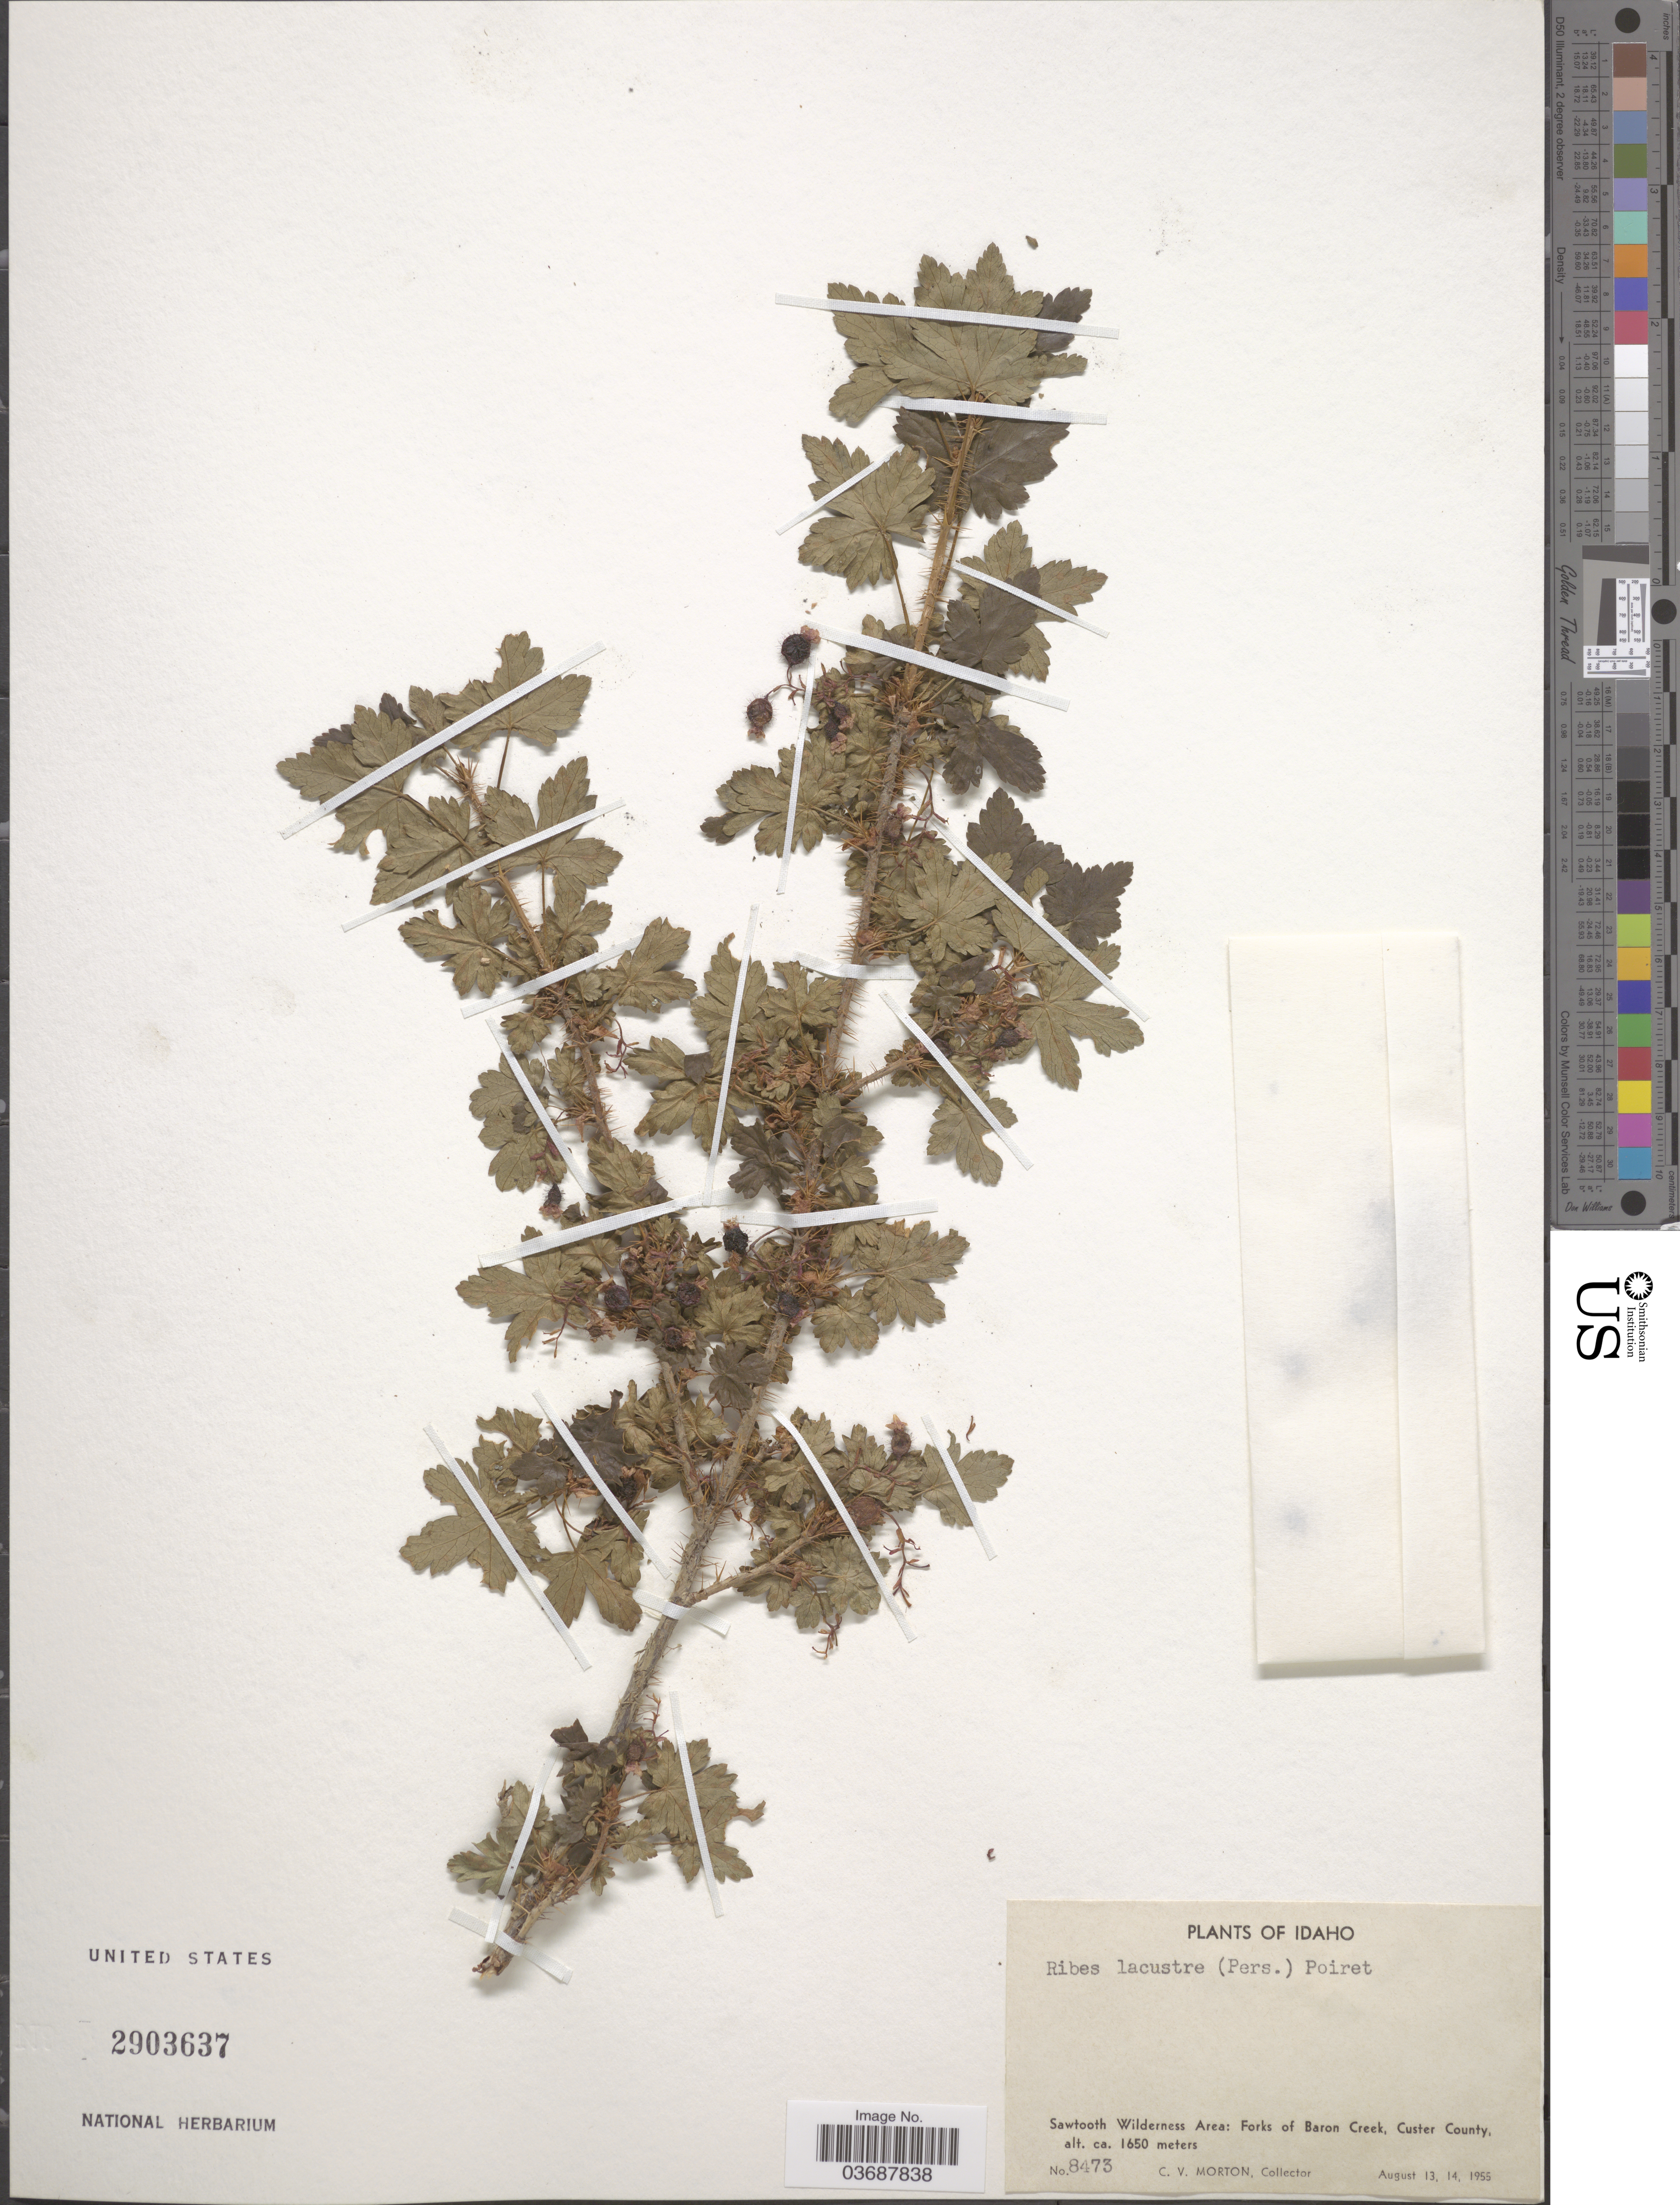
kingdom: Plantae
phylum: Tracheophyta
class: Magnoliopsida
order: Saxifragales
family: Grossulariaceae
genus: Ribes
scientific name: Ribes lacustre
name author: (Pers.) Poir.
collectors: C. V. Morton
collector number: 8473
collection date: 1955-08-13/1955-08-14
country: United States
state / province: Idaho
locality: Sawtooth Wilderness Area: Forks of Baron Creek, Custer County.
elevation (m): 1650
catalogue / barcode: US 2903637